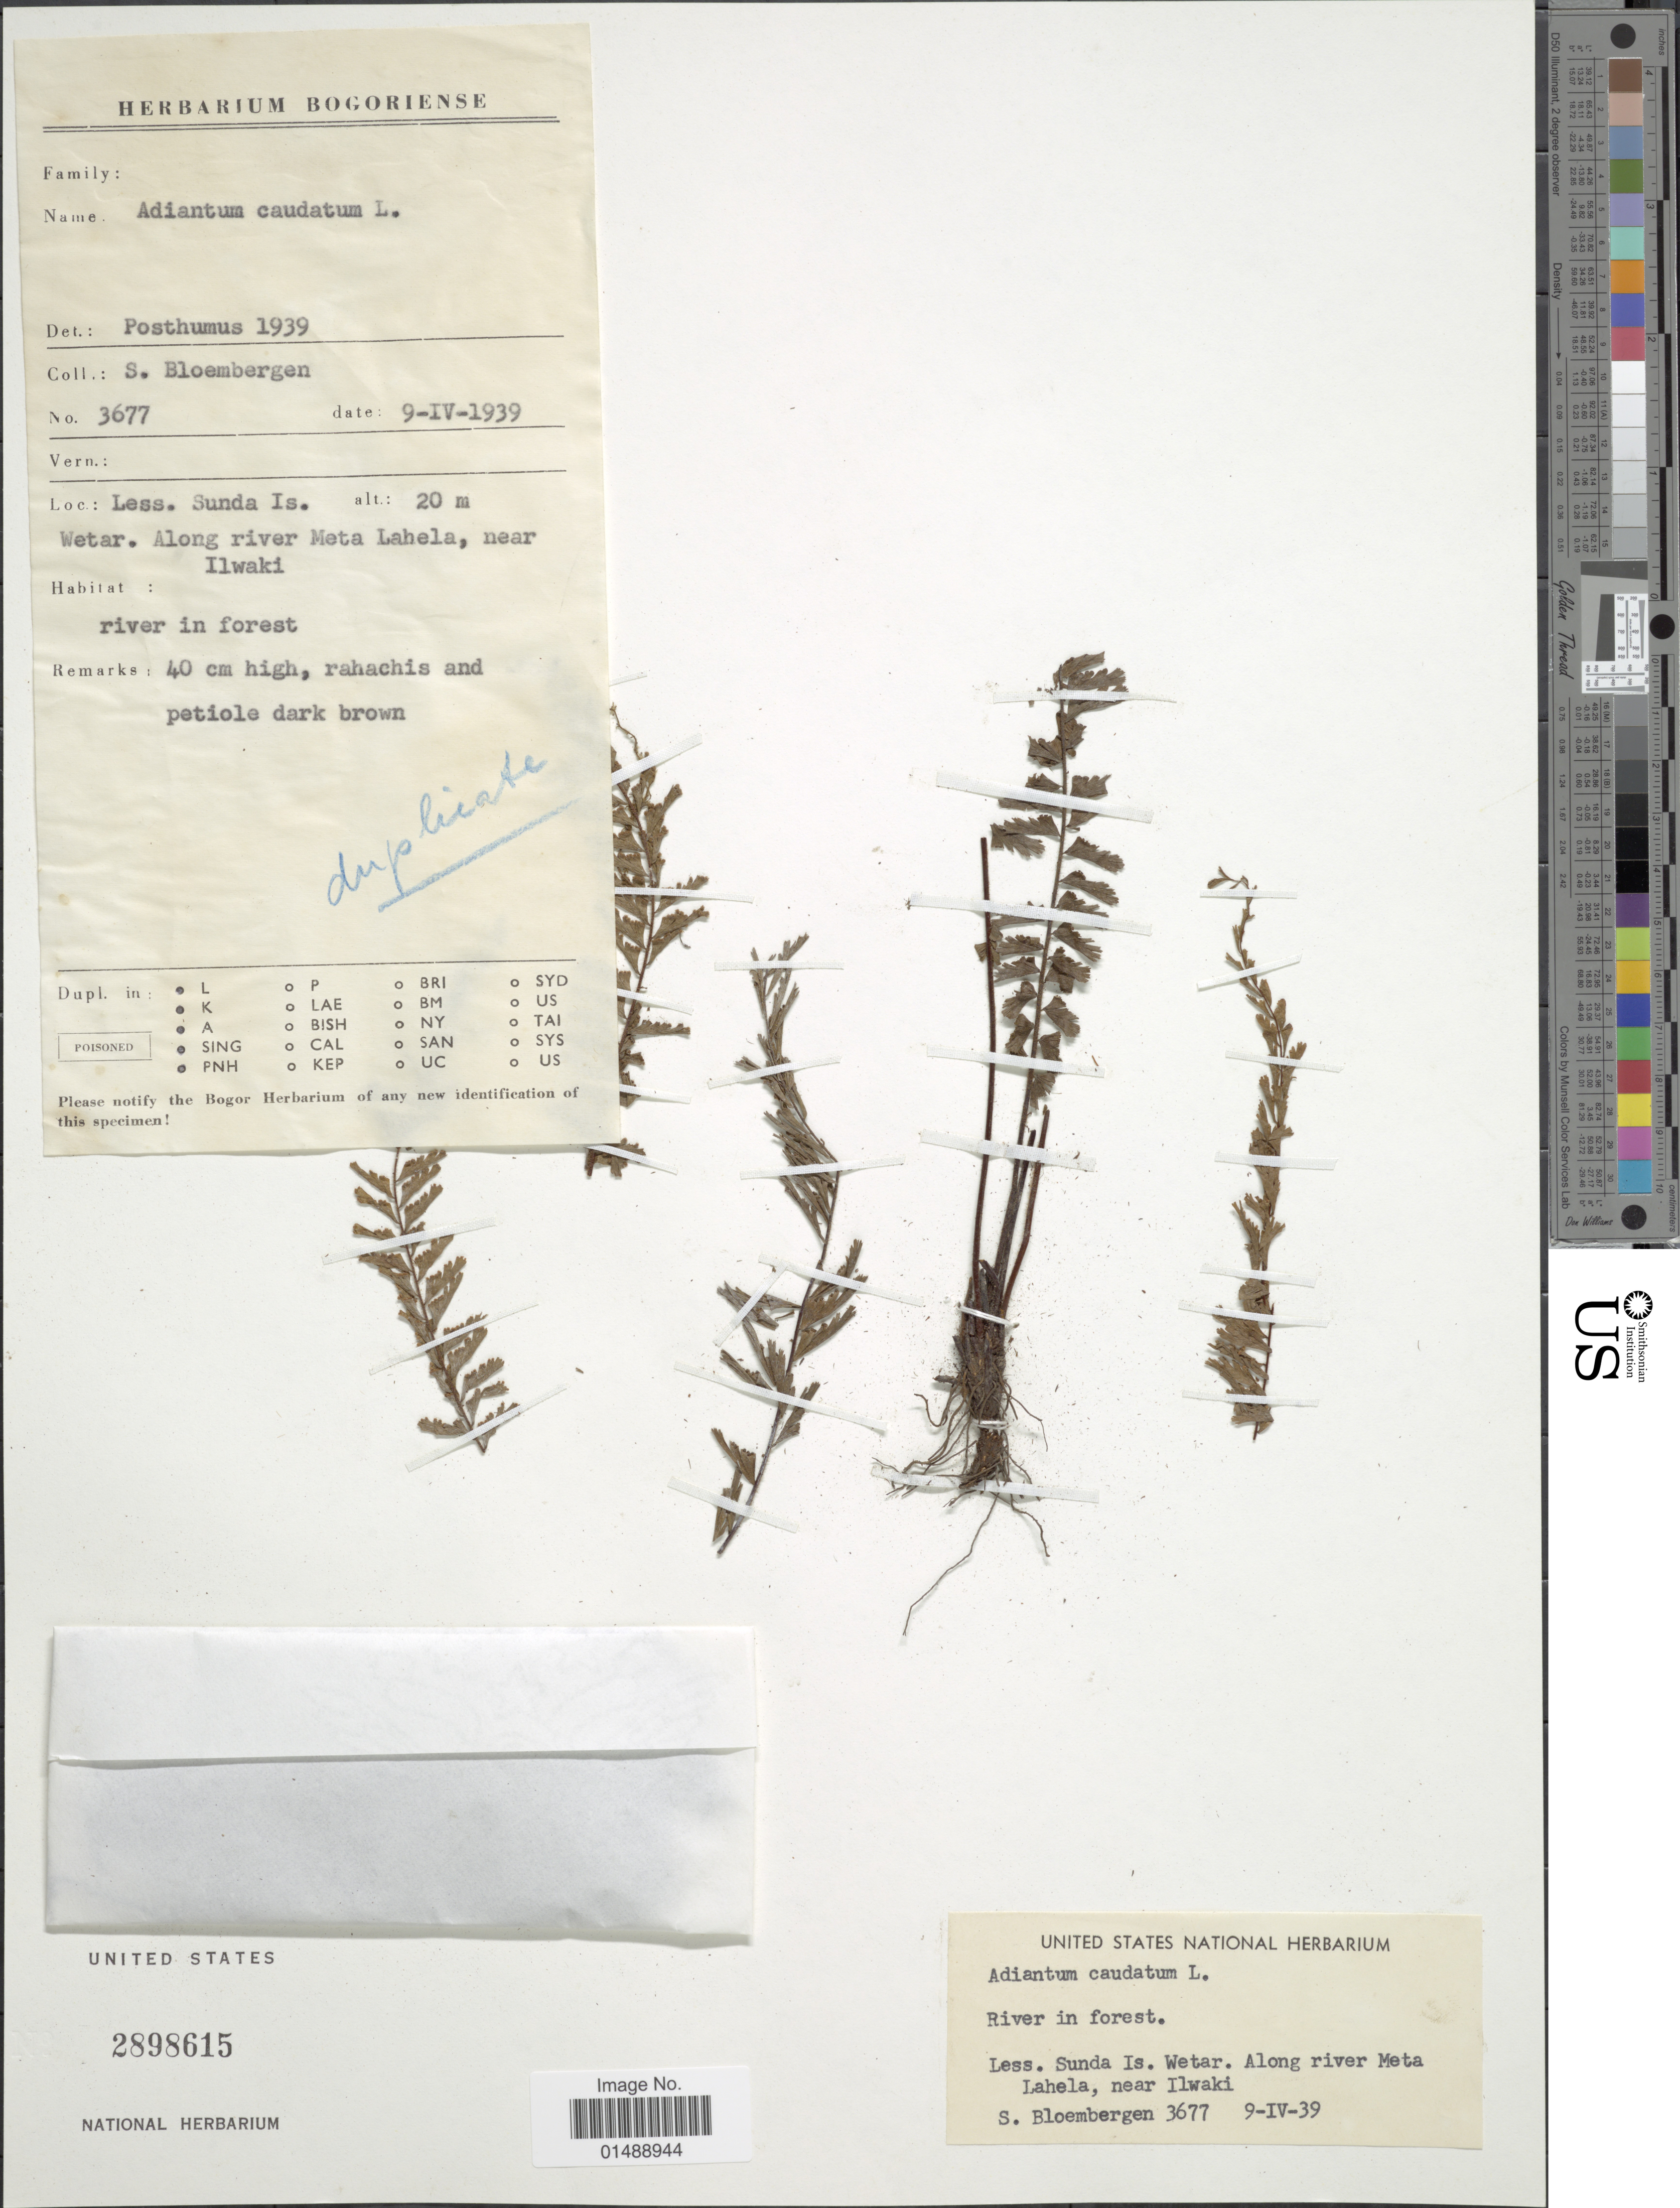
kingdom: Plantae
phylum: Tracheophyta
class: Polypodiopsida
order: Polypodiales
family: Pteridaceae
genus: Adiantum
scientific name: Adiantum caudatum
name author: L.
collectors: S. Bloembergen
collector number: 3677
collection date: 1939-04-09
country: Indonesia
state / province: Nusa Tenggara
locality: Less. Sunda Is. Wetar, along river Meta Lahela, near Ilwaki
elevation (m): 20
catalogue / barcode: US 2898615